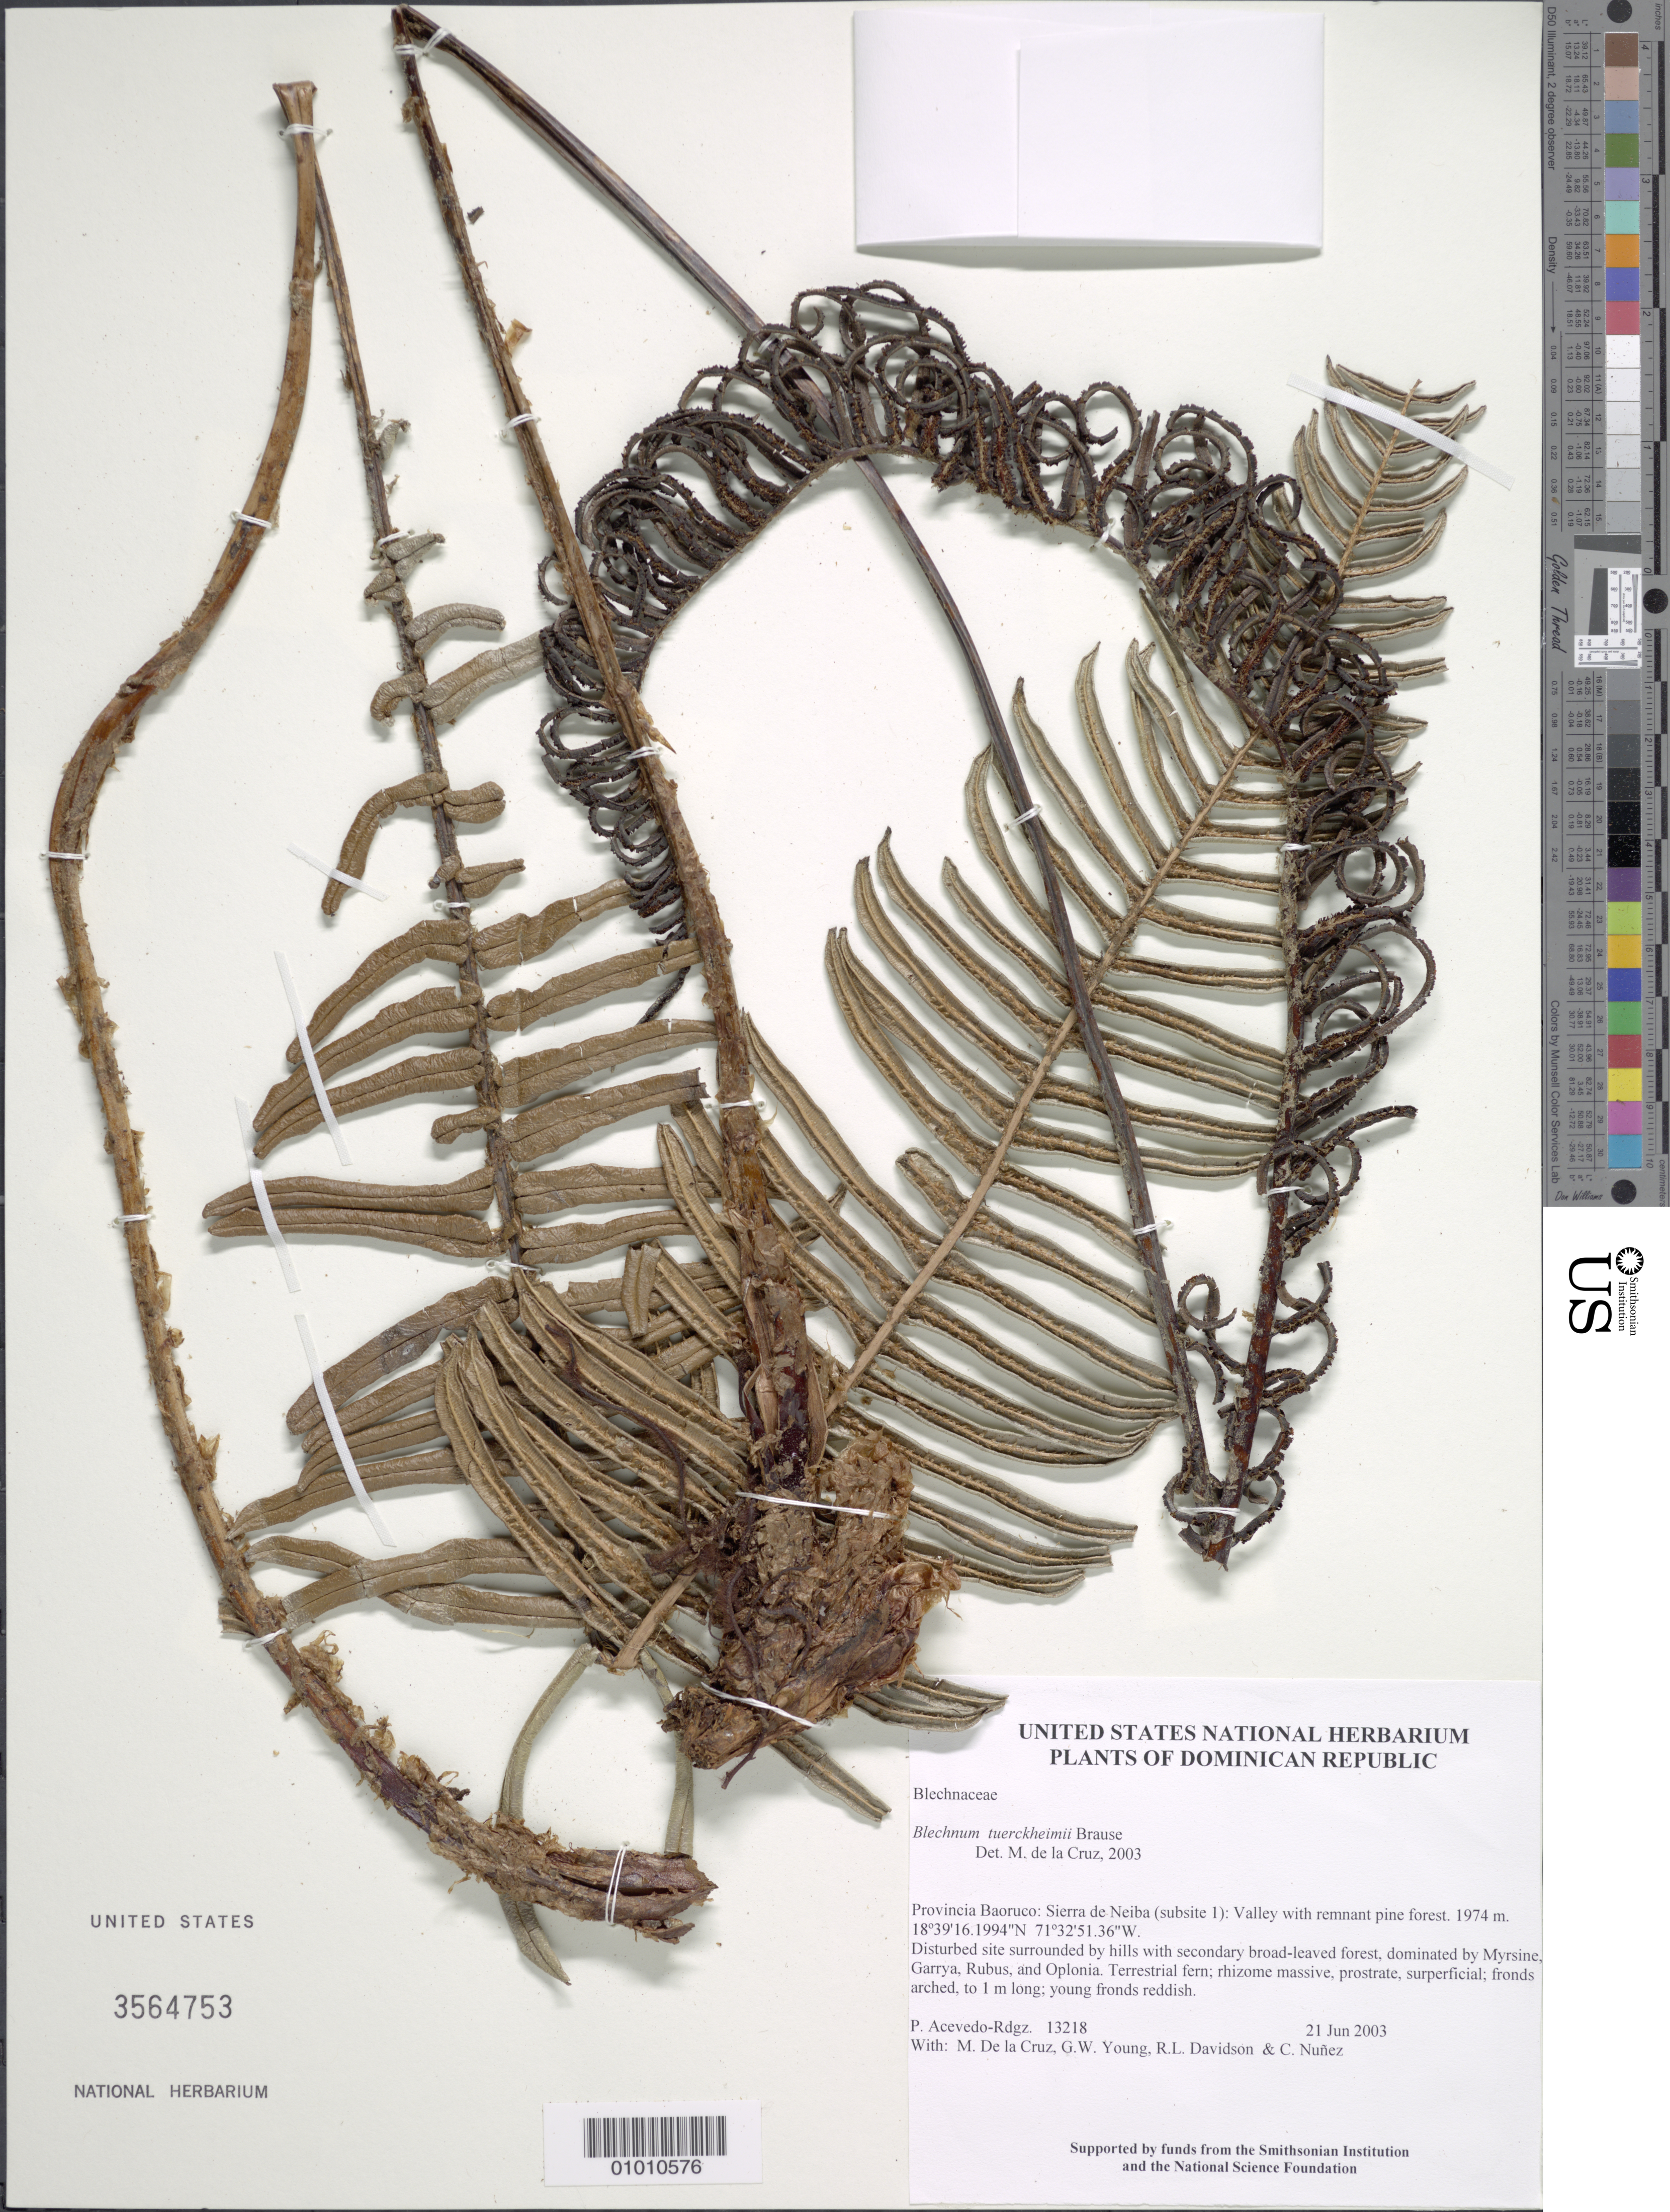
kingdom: Plantae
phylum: Tracheophyta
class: Polypodiopsida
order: Polypodiales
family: Blechnaceae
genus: Blechnum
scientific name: Blechnum tuerckheimii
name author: Brause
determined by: de la Cruz, M.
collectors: P. Acevedo-Rodr., M. de la Cruz, J. Rawlins, G. Young, R. Davidson & C. Nunez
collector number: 13218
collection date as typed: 21 Jun 2003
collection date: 2003-06-21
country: Dominican Republic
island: Hispaniola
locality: Provincia Baoruco: Sierra de Neiba (subsite 1): Valley with remnant pine forest.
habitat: Disturbed site surrounded by hills with secondary broad-leaved forest, dominated by Myrsine, Garrya, Rubus, and Oplonia.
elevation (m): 1974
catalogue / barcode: US 3564753